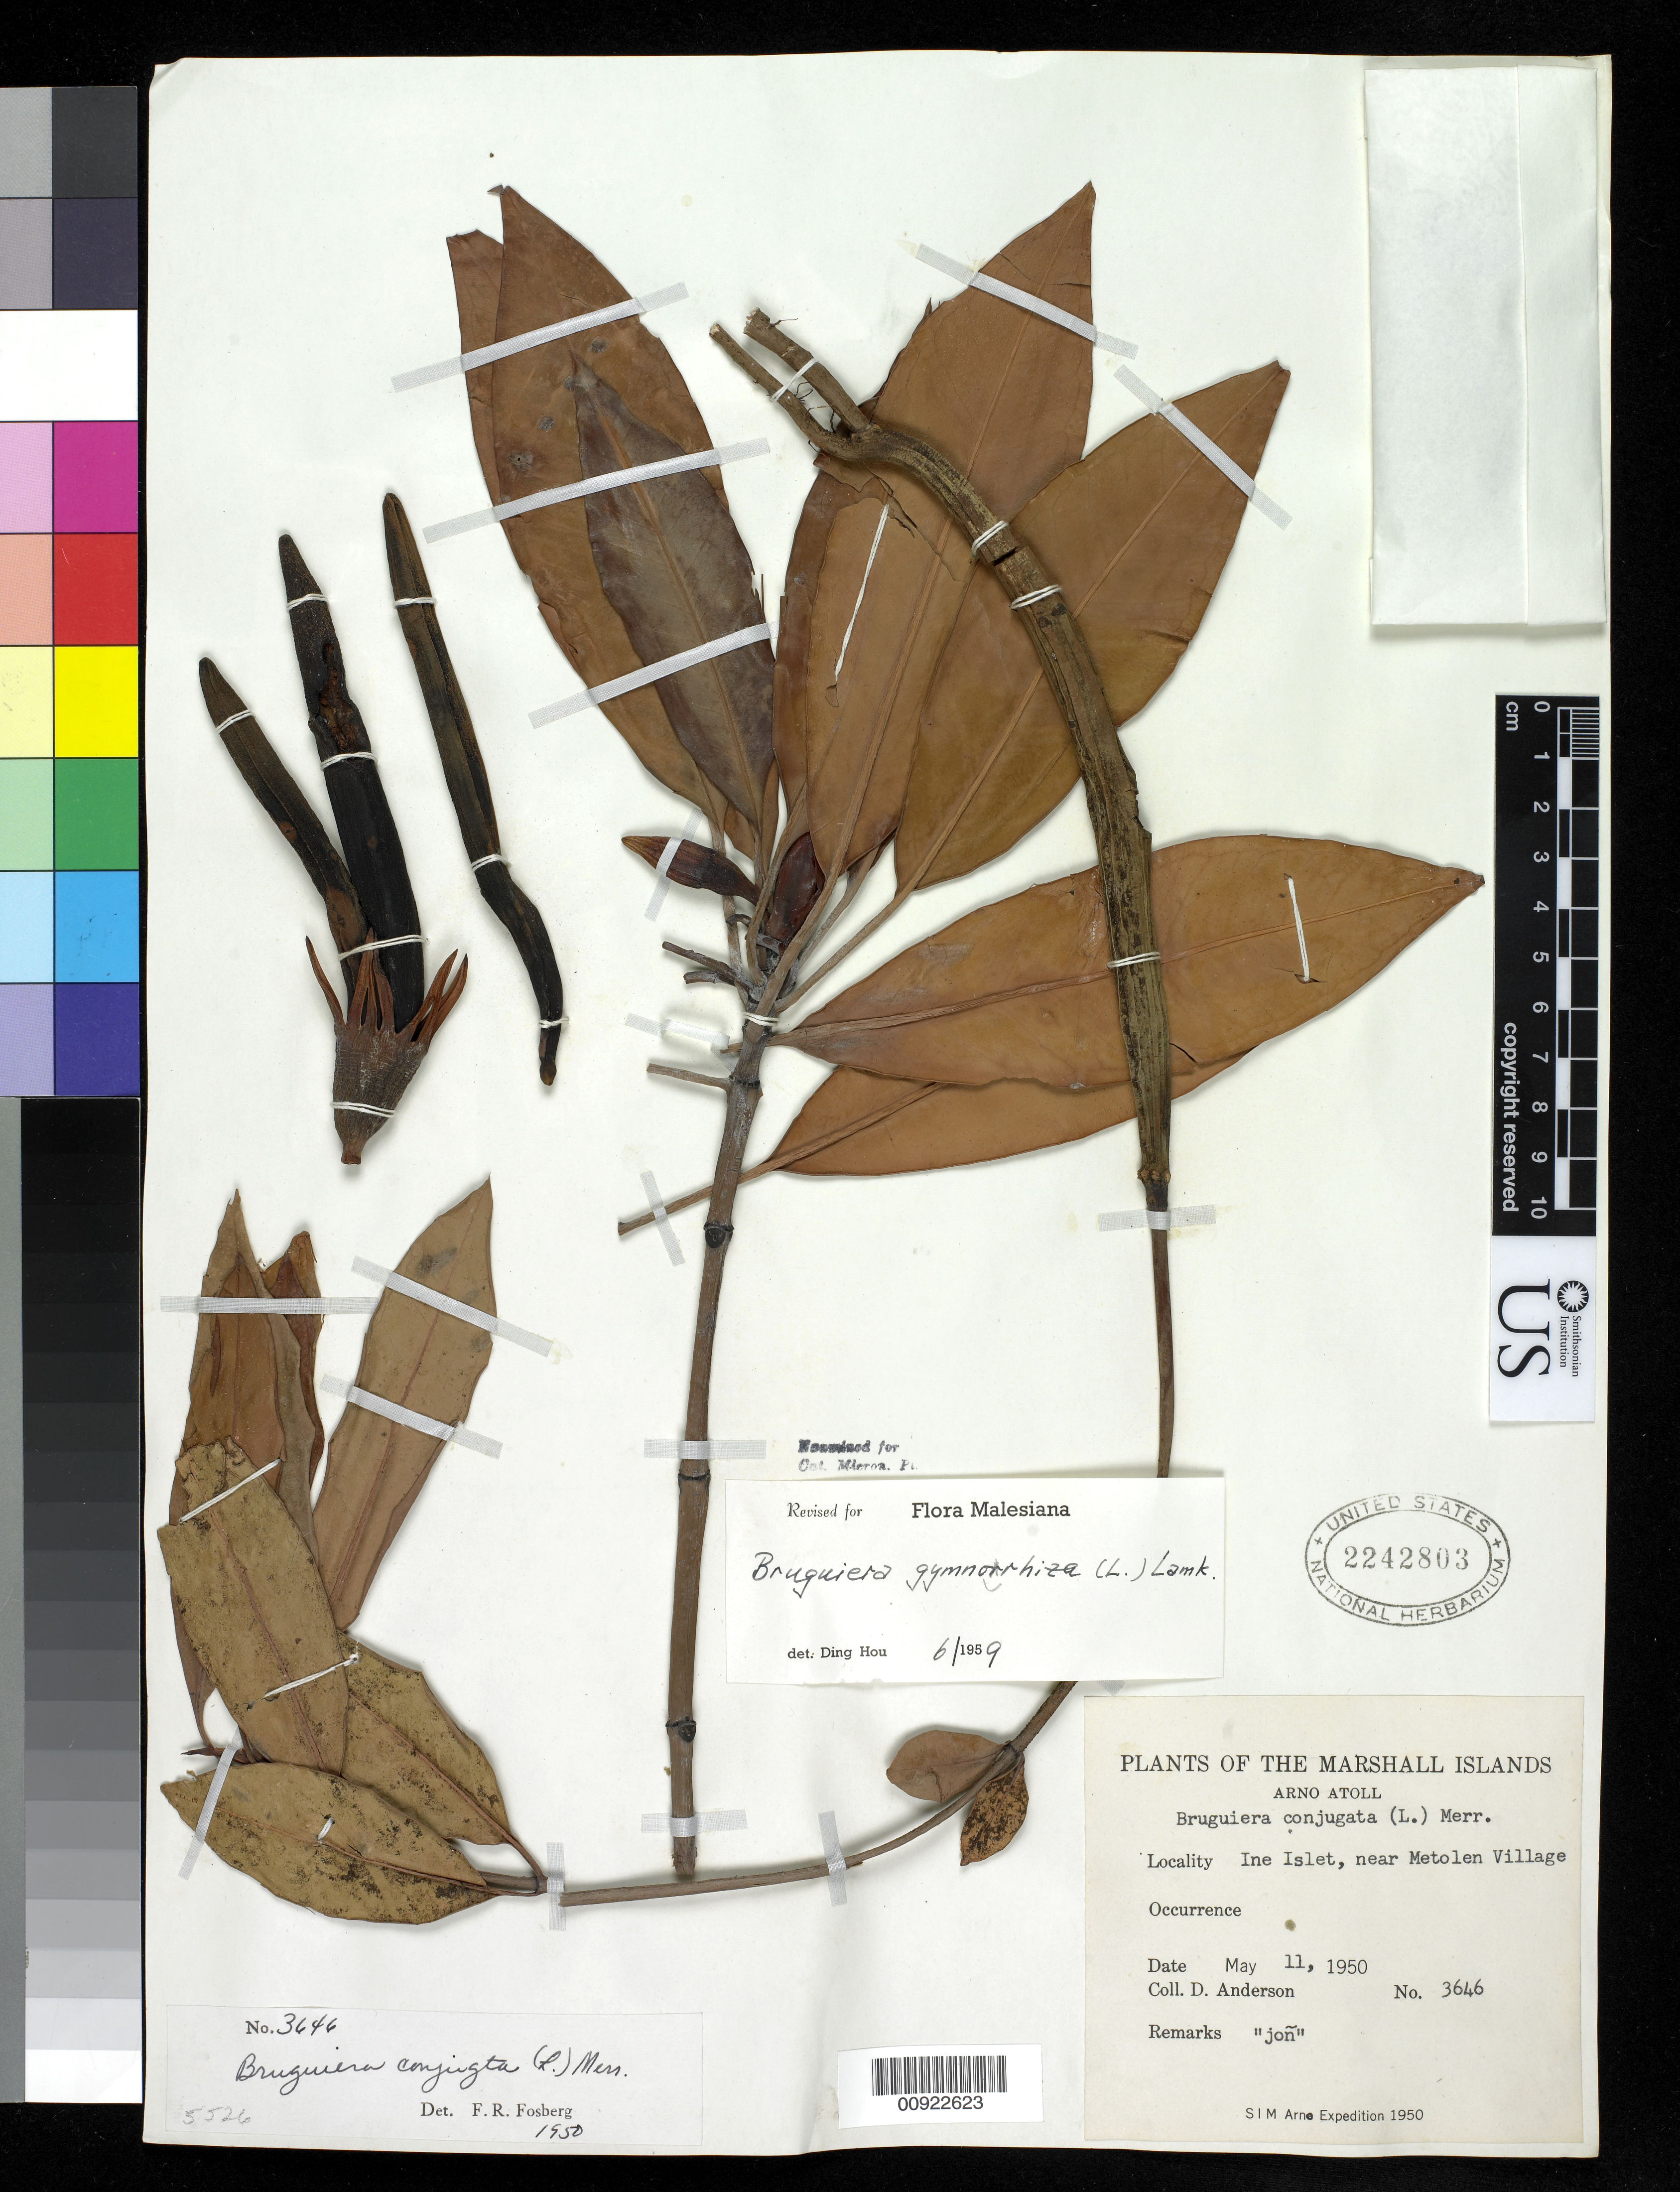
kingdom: Plantae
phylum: Tracheophyta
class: Magnoliopsida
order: Malpighiales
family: Rhizophoraceae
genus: Bruguiera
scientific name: Bruguiera gymnorhiza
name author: (L.) Savigny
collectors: D. Anderson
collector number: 3646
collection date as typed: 11 May 1950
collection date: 1950-05-11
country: Marshall Islands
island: Arno Atoll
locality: Ine Islet, near Metolen village.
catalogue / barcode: US 2242803